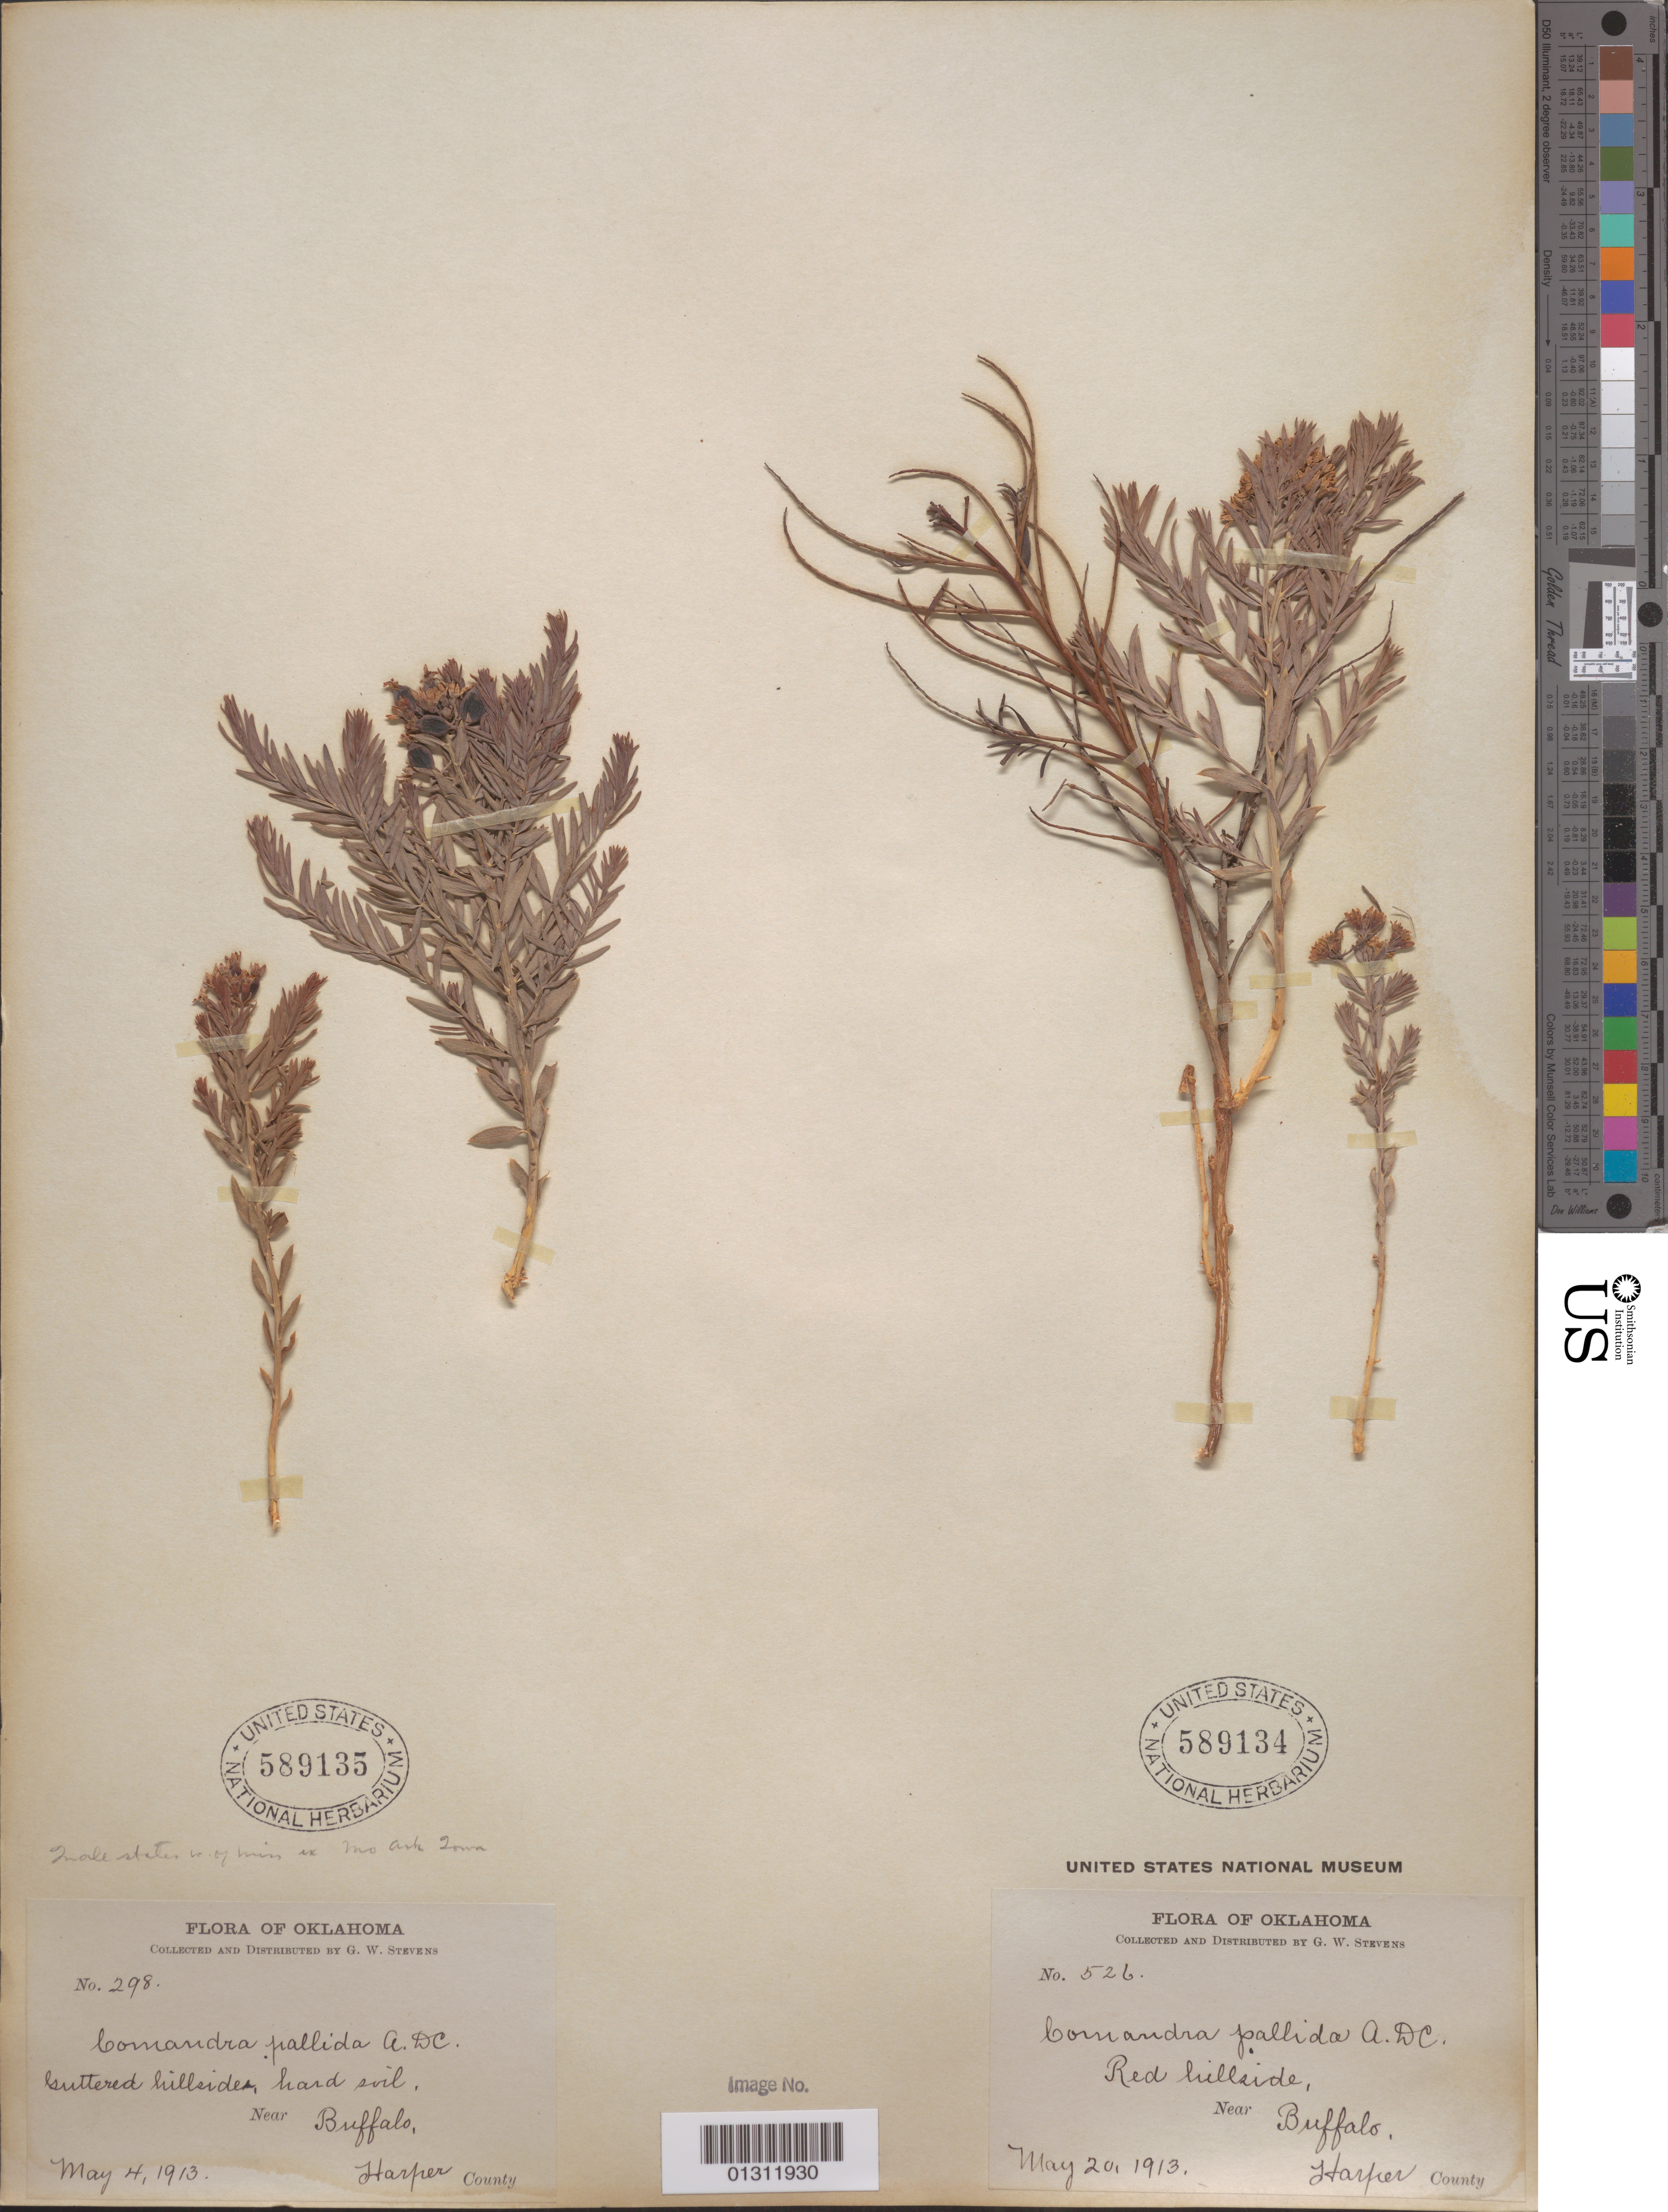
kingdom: Plantae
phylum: Tracheophyta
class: Magnoliopsida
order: Santalales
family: Comandraceae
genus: Comandra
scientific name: Comandra pallida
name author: A. DC.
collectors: G. W. Stevens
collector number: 526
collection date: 1913-05-20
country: United States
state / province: Oklahoma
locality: Near Buffalo, Harper County.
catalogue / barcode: US 589134-2